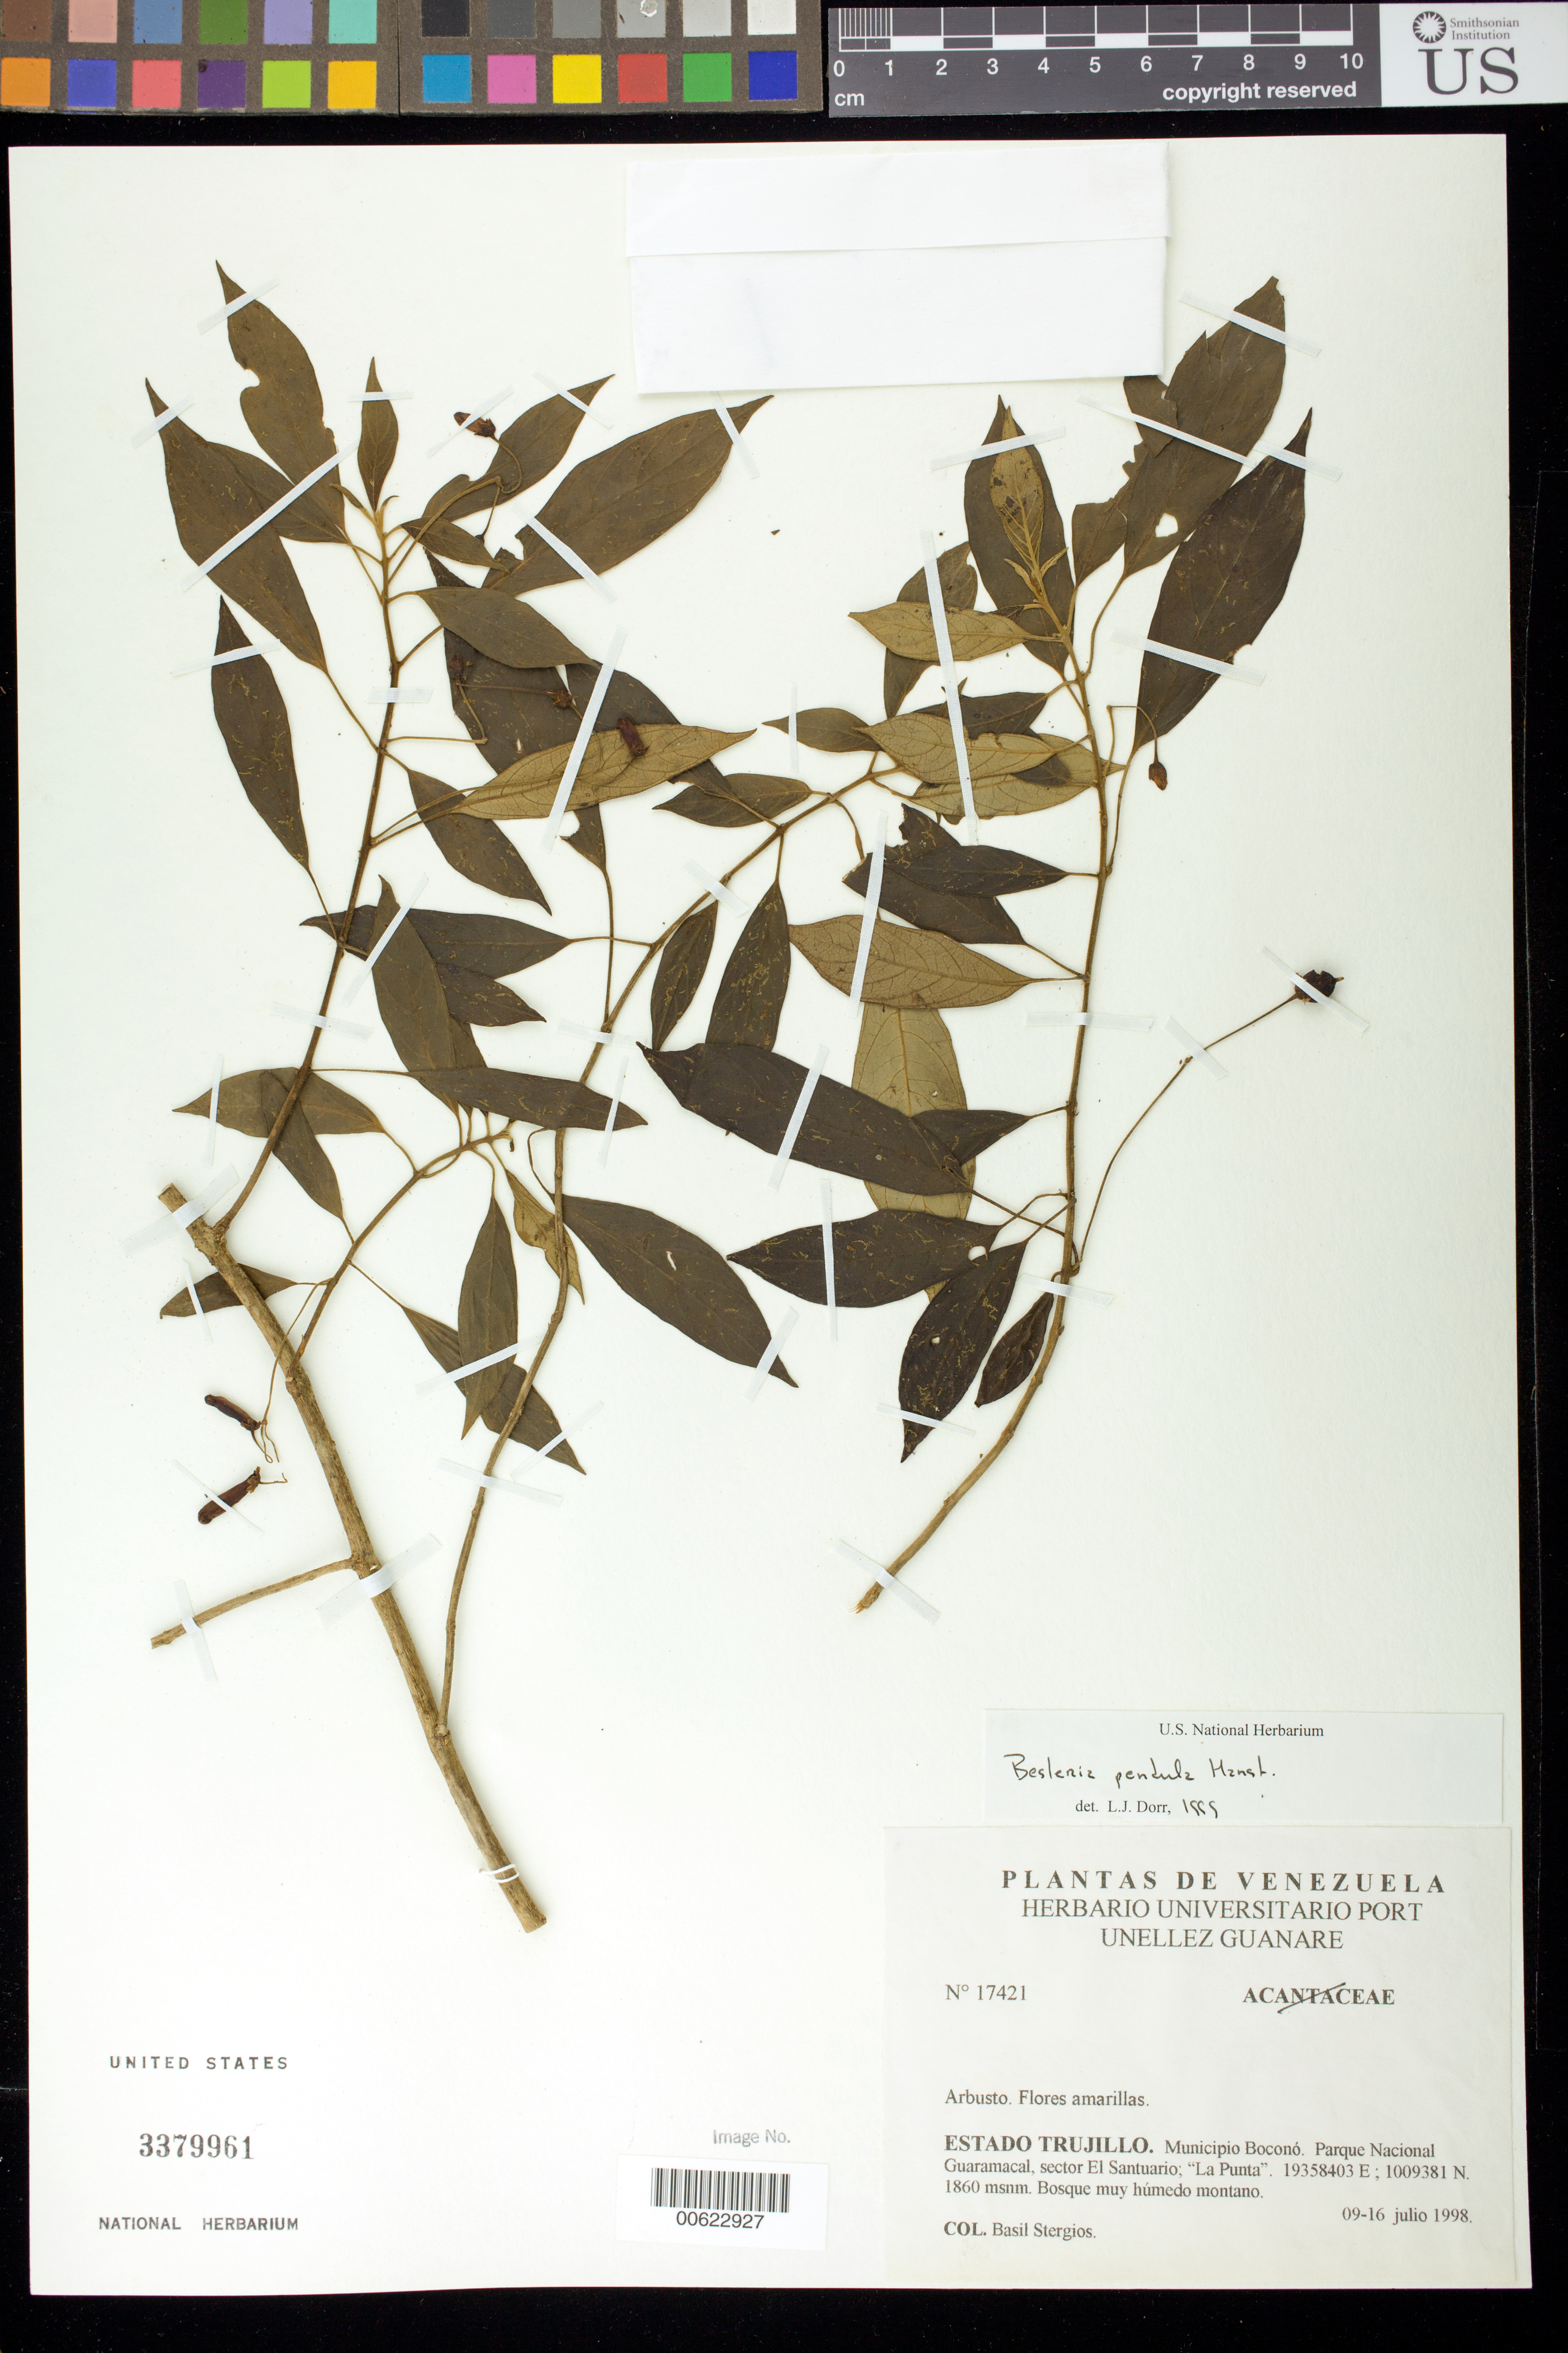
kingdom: Plantae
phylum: Tracheophyta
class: Magnoliopsida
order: Lamiales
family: Gesneriaceae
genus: Besleria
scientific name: Besleria pendula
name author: Hanst.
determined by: Dorr, L. J., (BOT), Smithsonian Institution - National Museum of Natural History (UNITED STATES)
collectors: B. G. Stergios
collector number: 17421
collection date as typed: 9-16 Jul 1998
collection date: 1998-07-09/1998-07-16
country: Venezuela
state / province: Trujillo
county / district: Boconó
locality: Parque Nacional Guaramacal, Sector El Santuario, La Punta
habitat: Bosque muy húmedo montano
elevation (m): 1860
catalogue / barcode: US 3379961